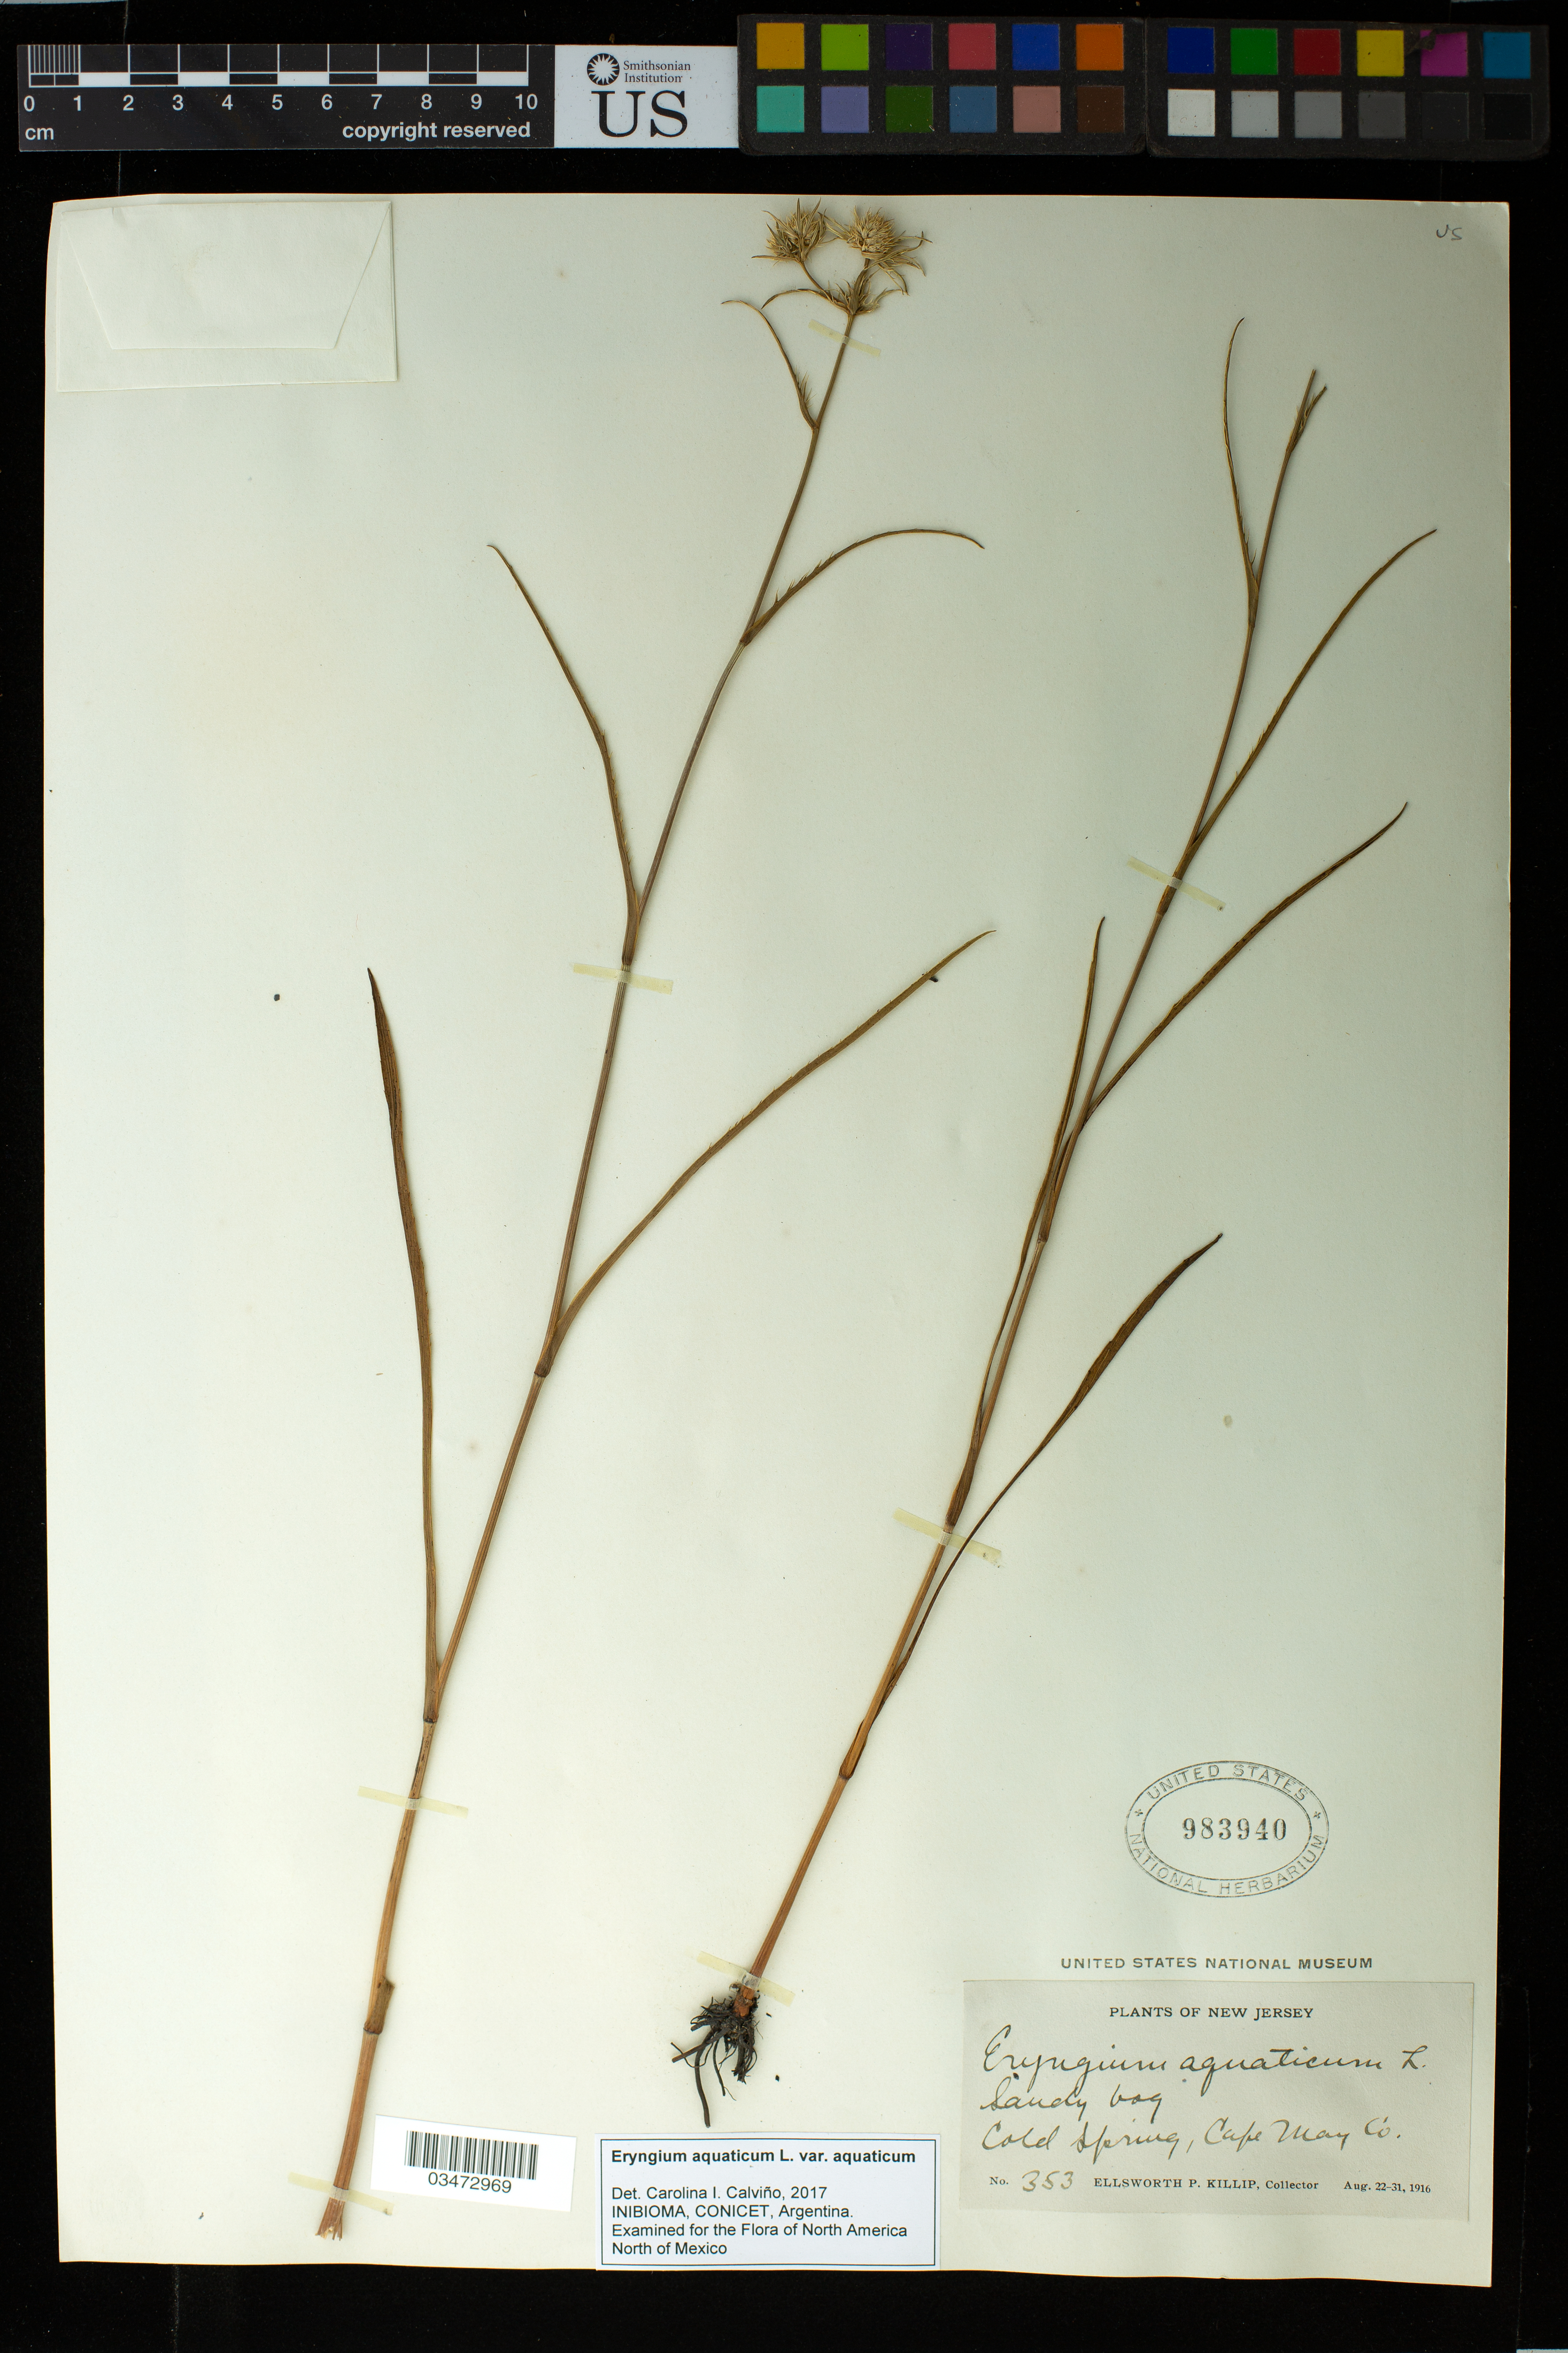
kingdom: Plantae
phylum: Tracheophyta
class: Magnoliopsida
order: Apiales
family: Apiaceae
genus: Eryngium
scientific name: Eryngium aquaticum var. aquaticum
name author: L.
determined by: Calviño, C. I.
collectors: E. P. Killip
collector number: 353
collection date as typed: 22 Aug 1916 to 31 Aug 1916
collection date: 1916-08-22/1916-08-31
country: United States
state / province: New Jersey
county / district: Cape May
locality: Cold spring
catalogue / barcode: US 983940